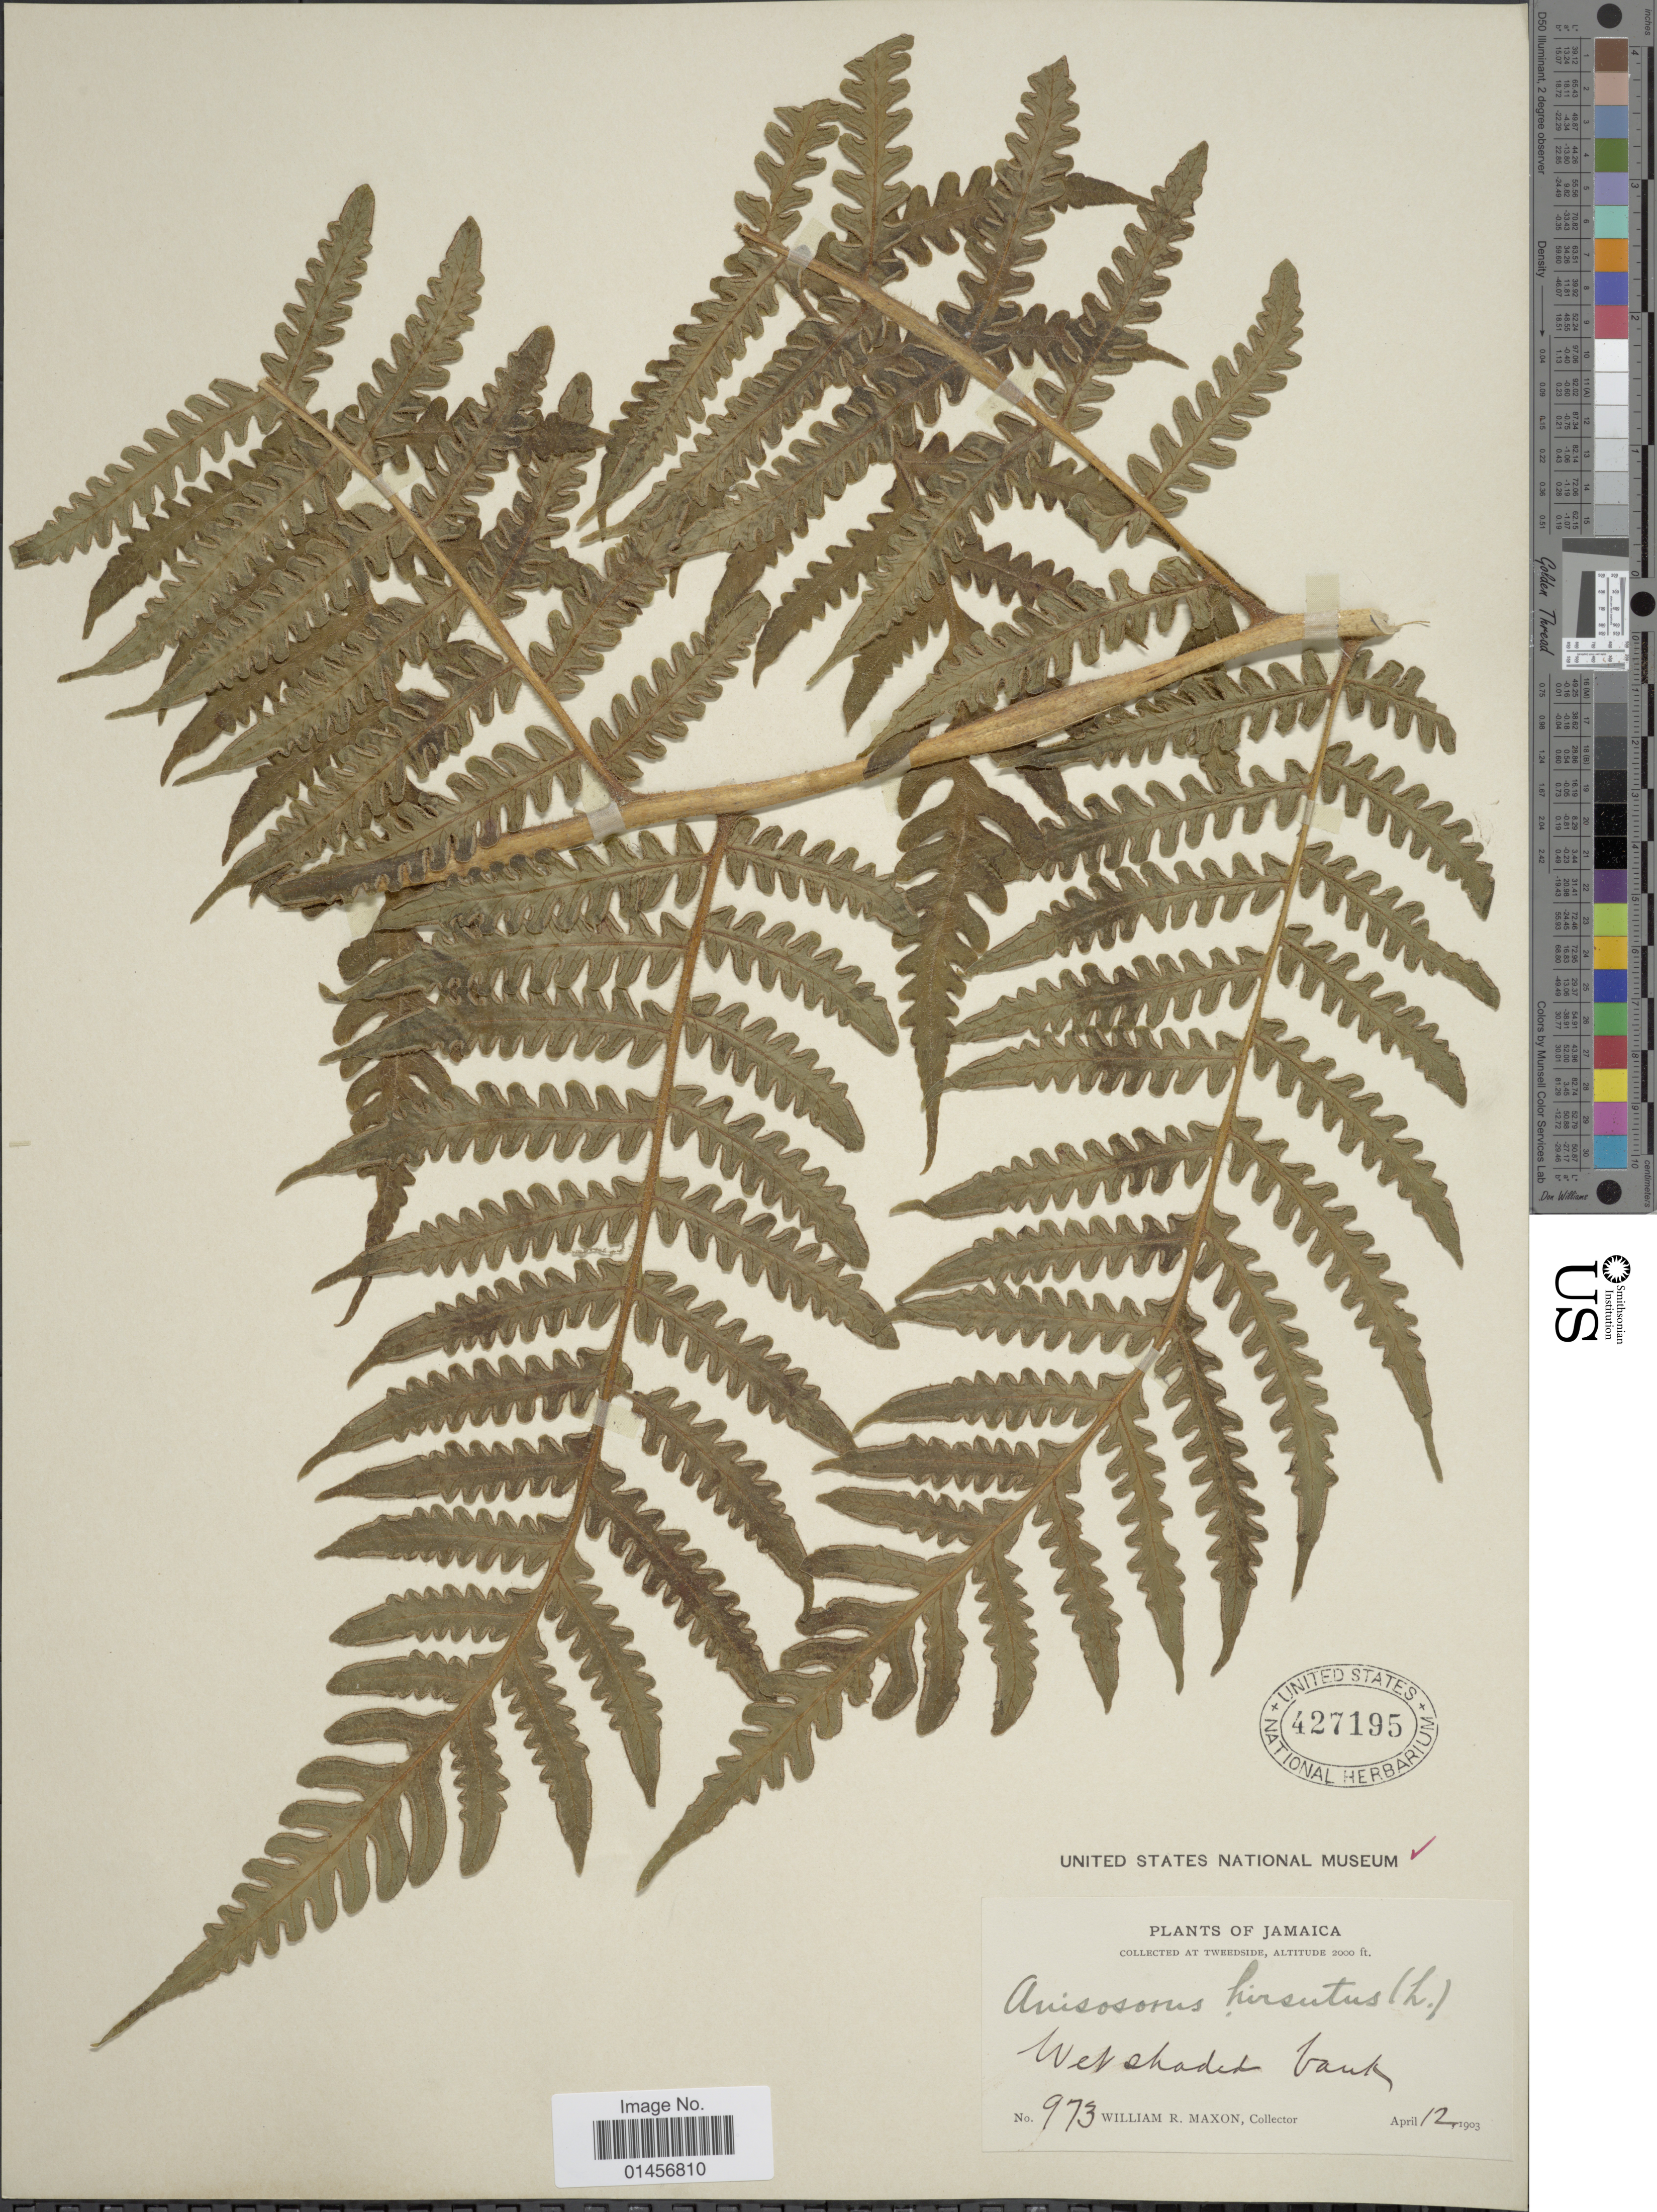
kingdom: Plantae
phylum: Tracheophyta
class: Polypodiopsida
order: Polypodiales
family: Lonchitidaceae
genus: Lonchitis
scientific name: Lonchitis hirsuta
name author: L.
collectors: W. R. Maxon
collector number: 973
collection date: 1903-04-12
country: Jamaica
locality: Tweedside.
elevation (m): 610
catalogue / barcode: US 427195